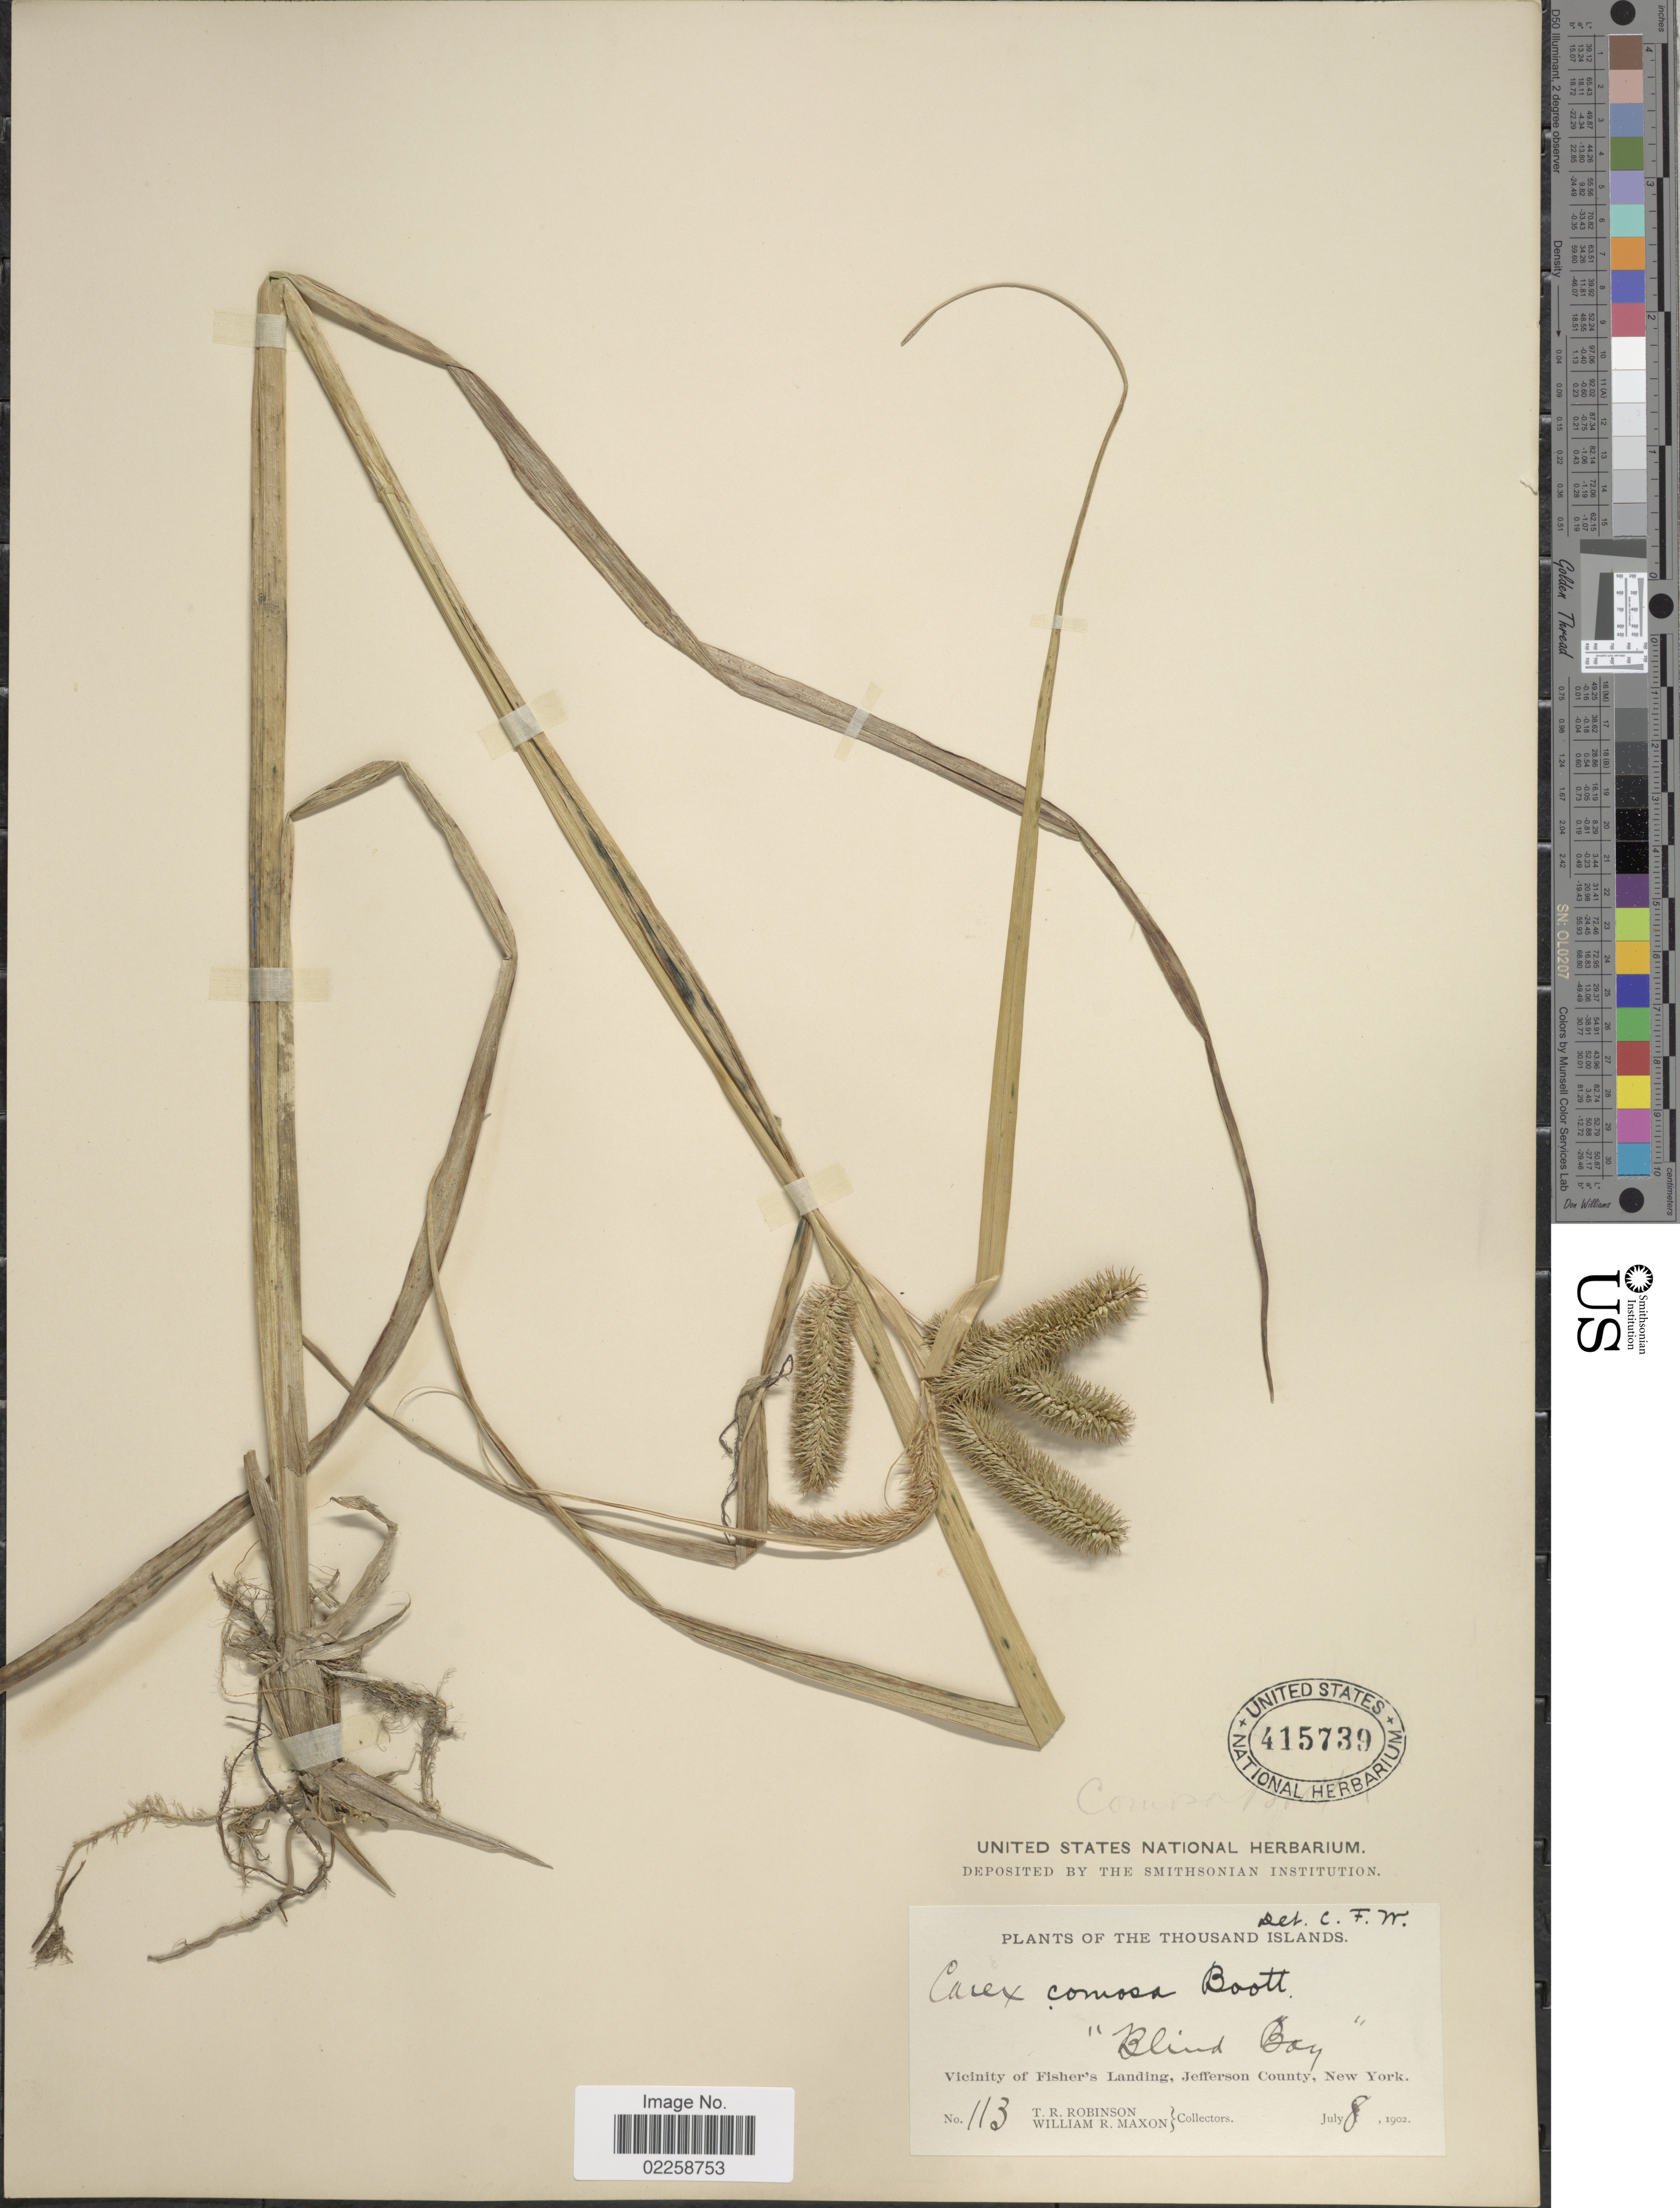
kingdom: Plantae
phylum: Tracheophyta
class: Liliopsida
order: Poales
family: Cyperaceae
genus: Carex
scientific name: Carex comosa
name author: Boott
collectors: T. R. Robinson & W. R. Maxon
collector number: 113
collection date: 1902-07-08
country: United States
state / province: New York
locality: The Thousand Islands, Vicinity of Fisher's Landing, Jefferson County.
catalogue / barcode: US 415739